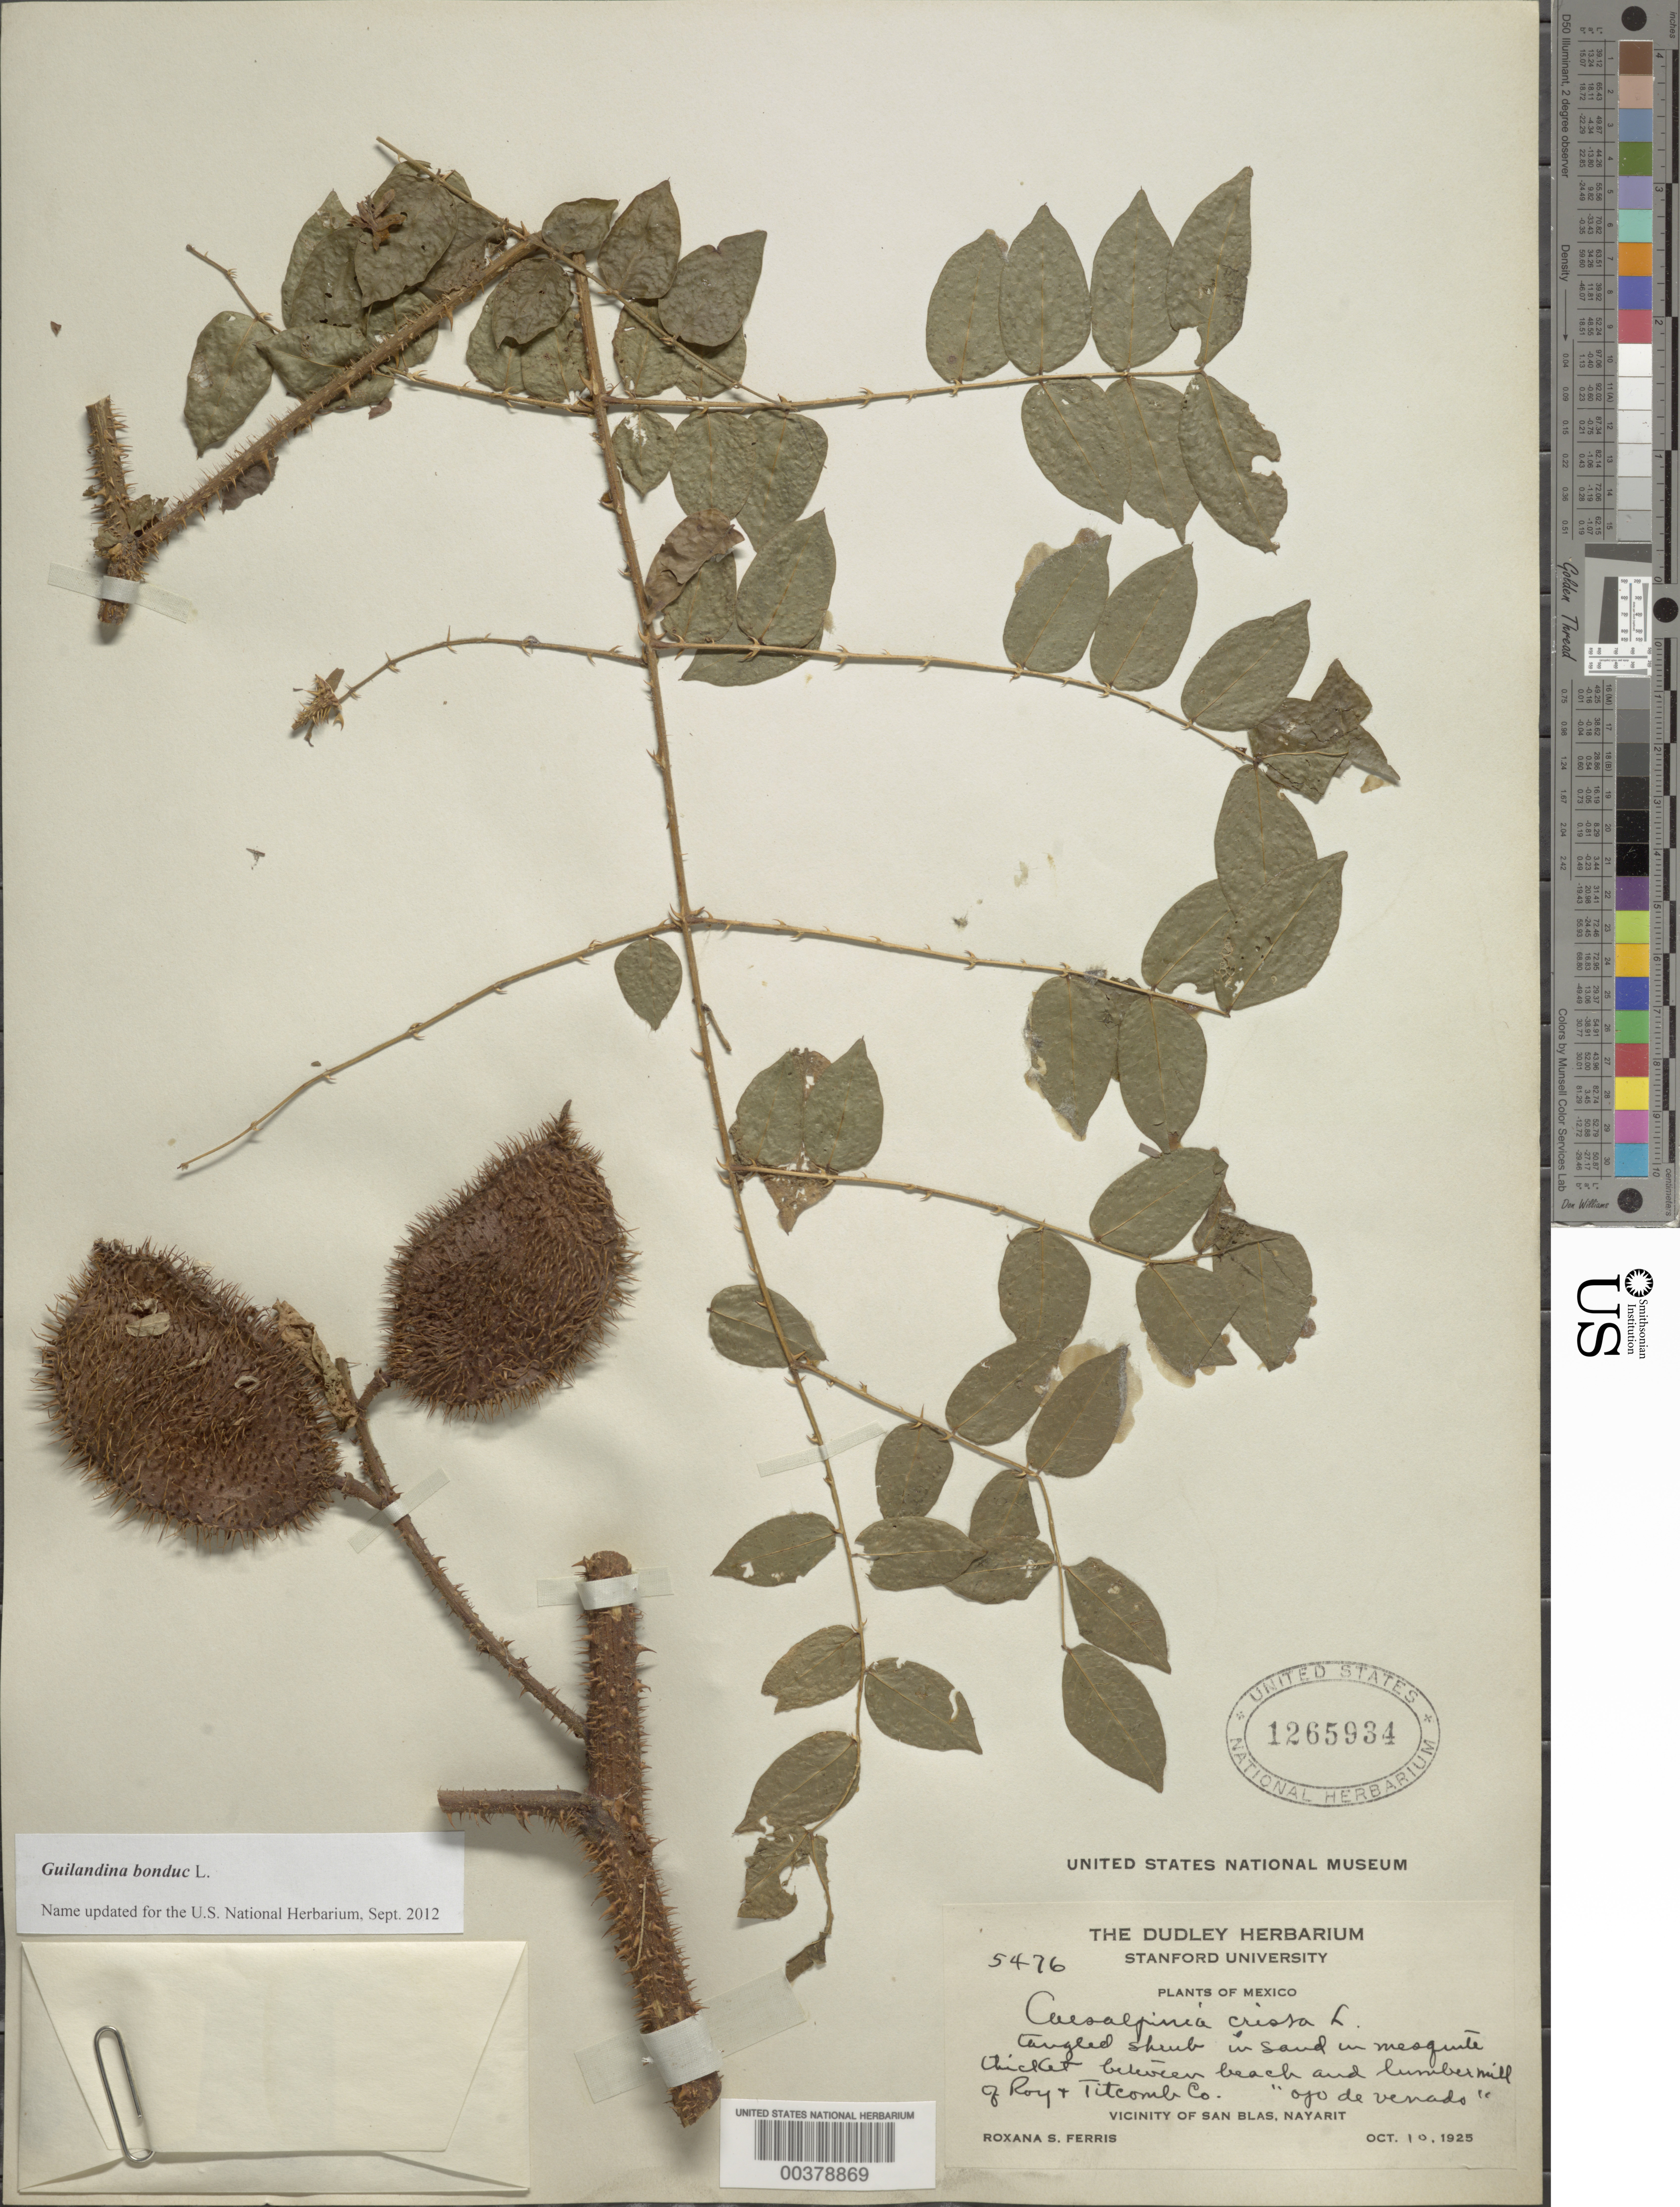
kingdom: Plantae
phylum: Tracheophyta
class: Magnoliopsida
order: Fabales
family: Fabaceae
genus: Guilandina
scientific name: Guilandina bonduc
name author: L.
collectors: R. S. Ferris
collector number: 5476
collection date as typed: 10 Oct 1925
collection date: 1925-10-10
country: Mexico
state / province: Nayarit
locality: Between beach and lumbermill of roy and titcomb co.; vicinity of San Blas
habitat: In sand in mesquite thicket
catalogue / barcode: US 1265934